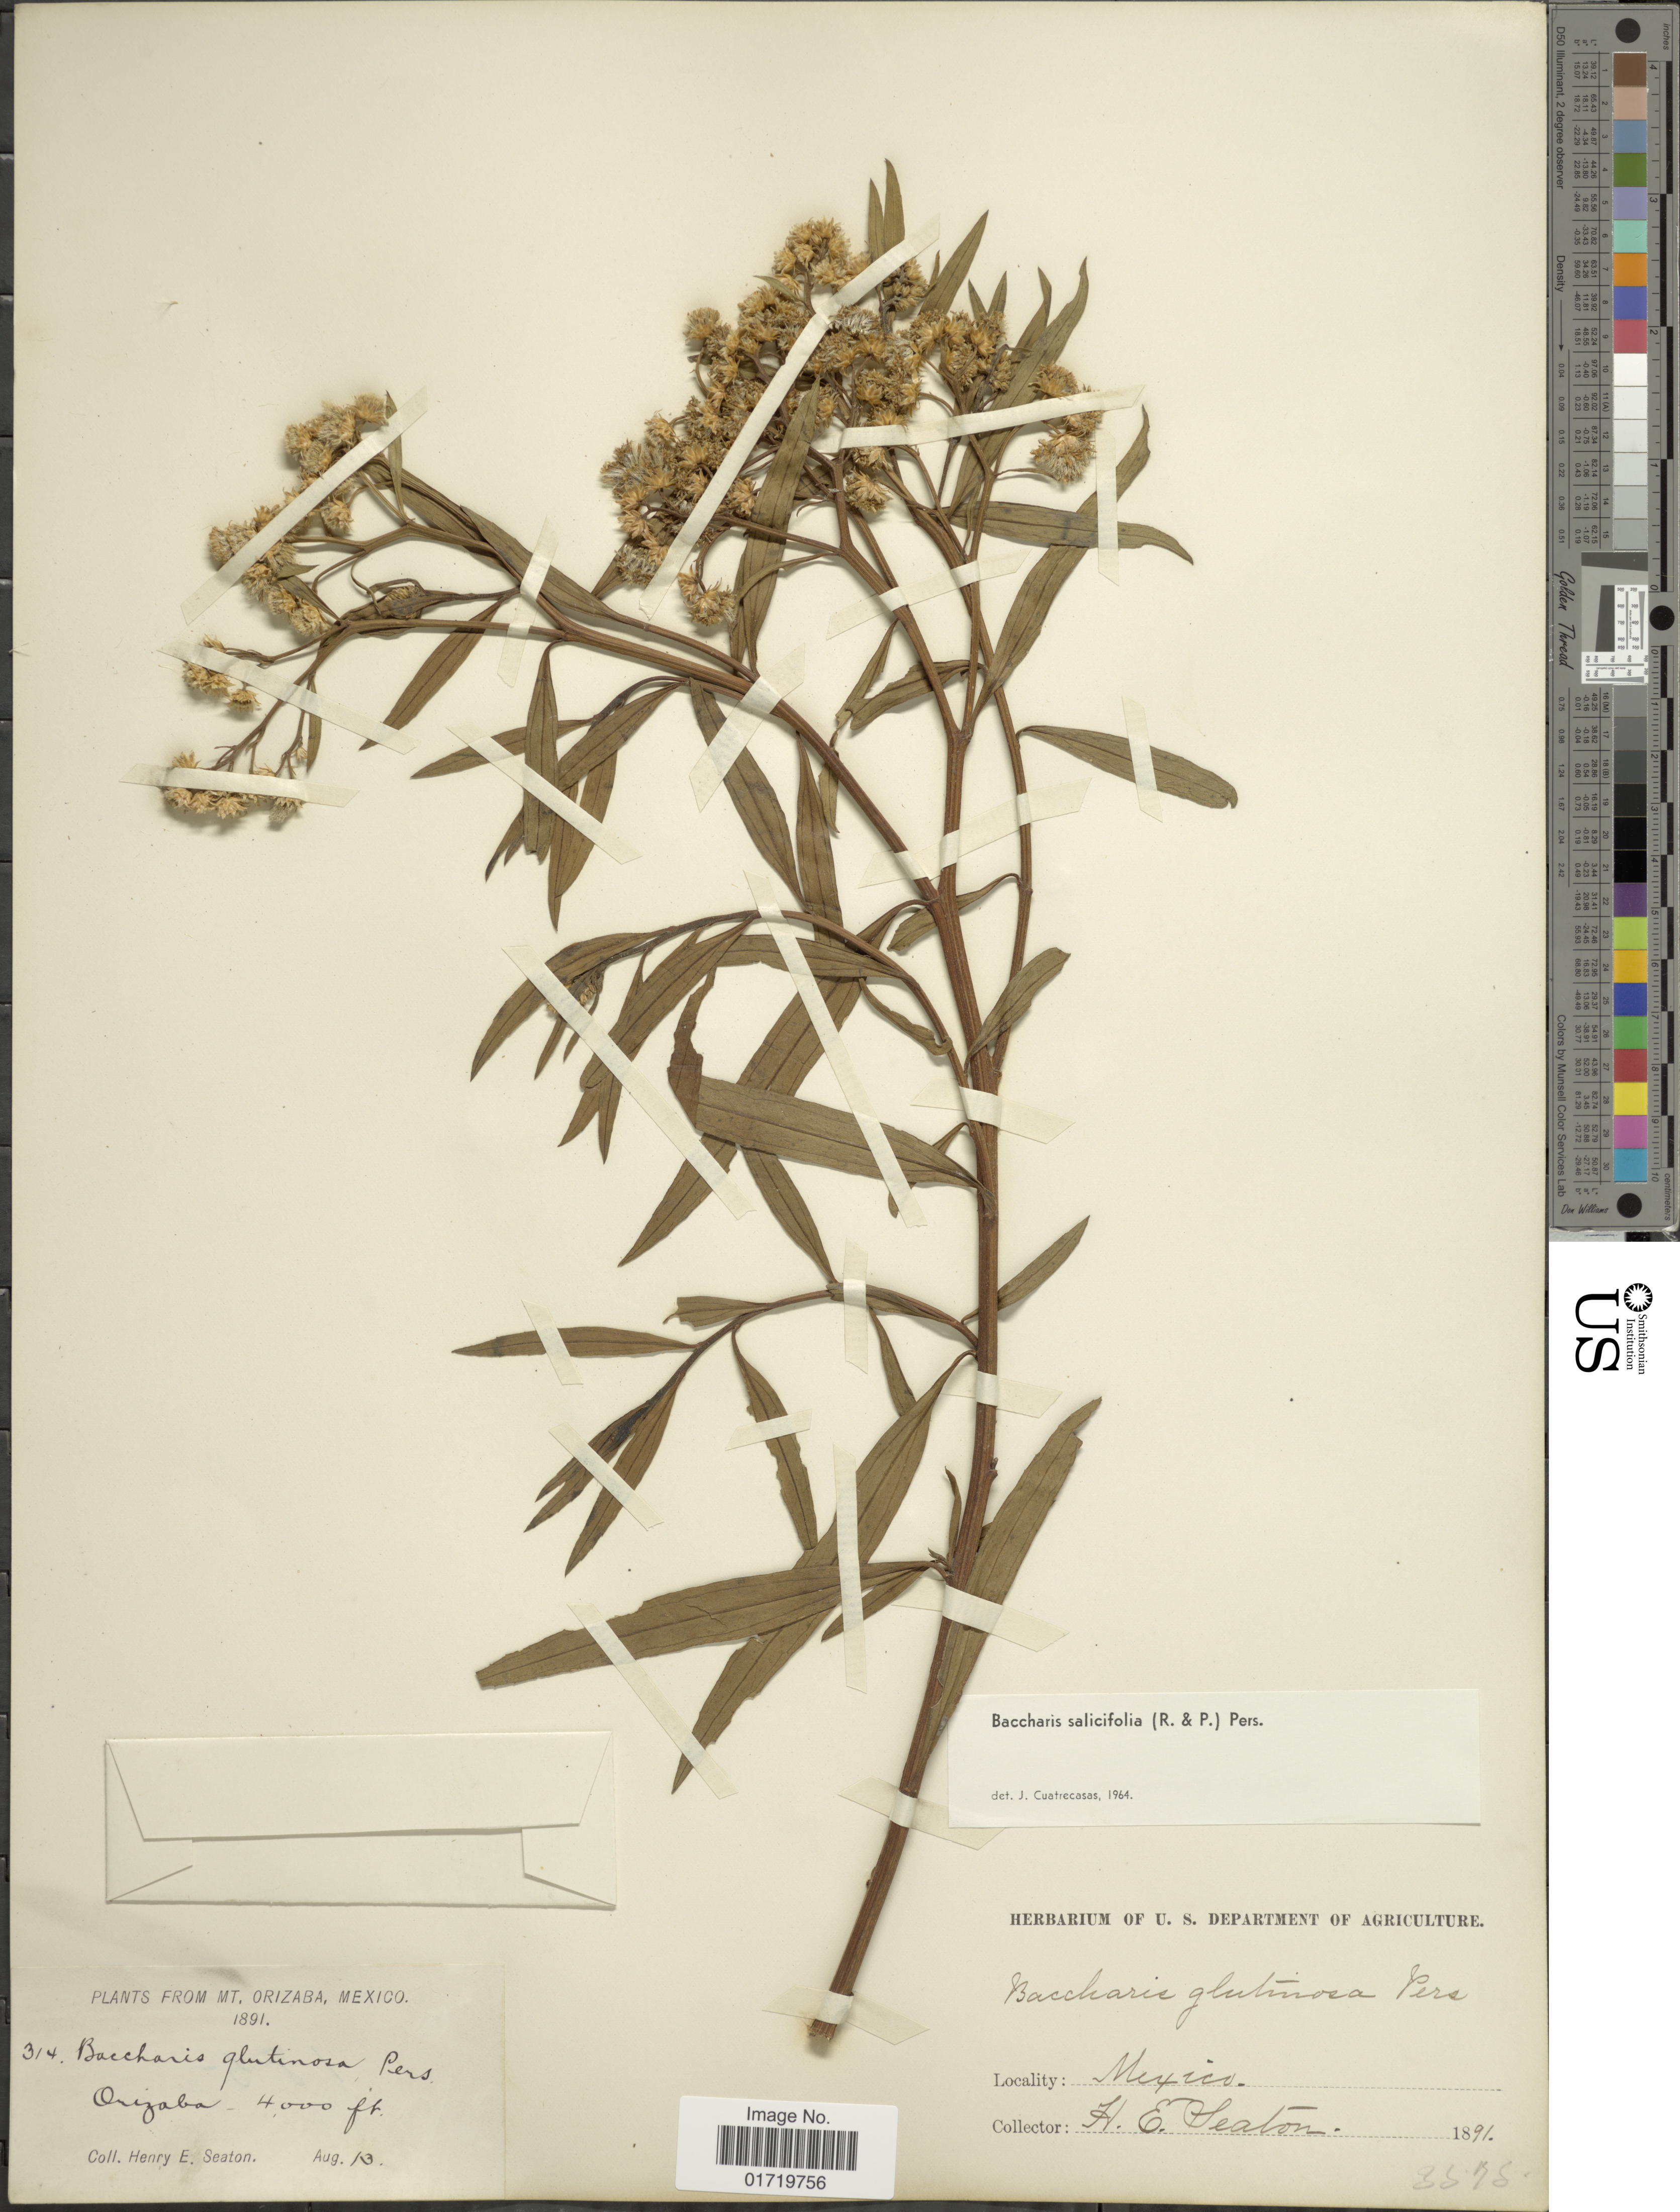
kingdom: Plantae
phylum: Tracheophyta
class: Magnoliopsida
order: Asterales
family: Asteraceae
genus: Baccharis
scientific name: Baccharis salicifolia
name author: (Ruiz & Pav.) Pers.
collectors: H. E. Seaton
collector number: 314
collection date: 1891-08-13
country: Mexico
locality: Mt. Orizaba, Mexico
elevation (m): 1219